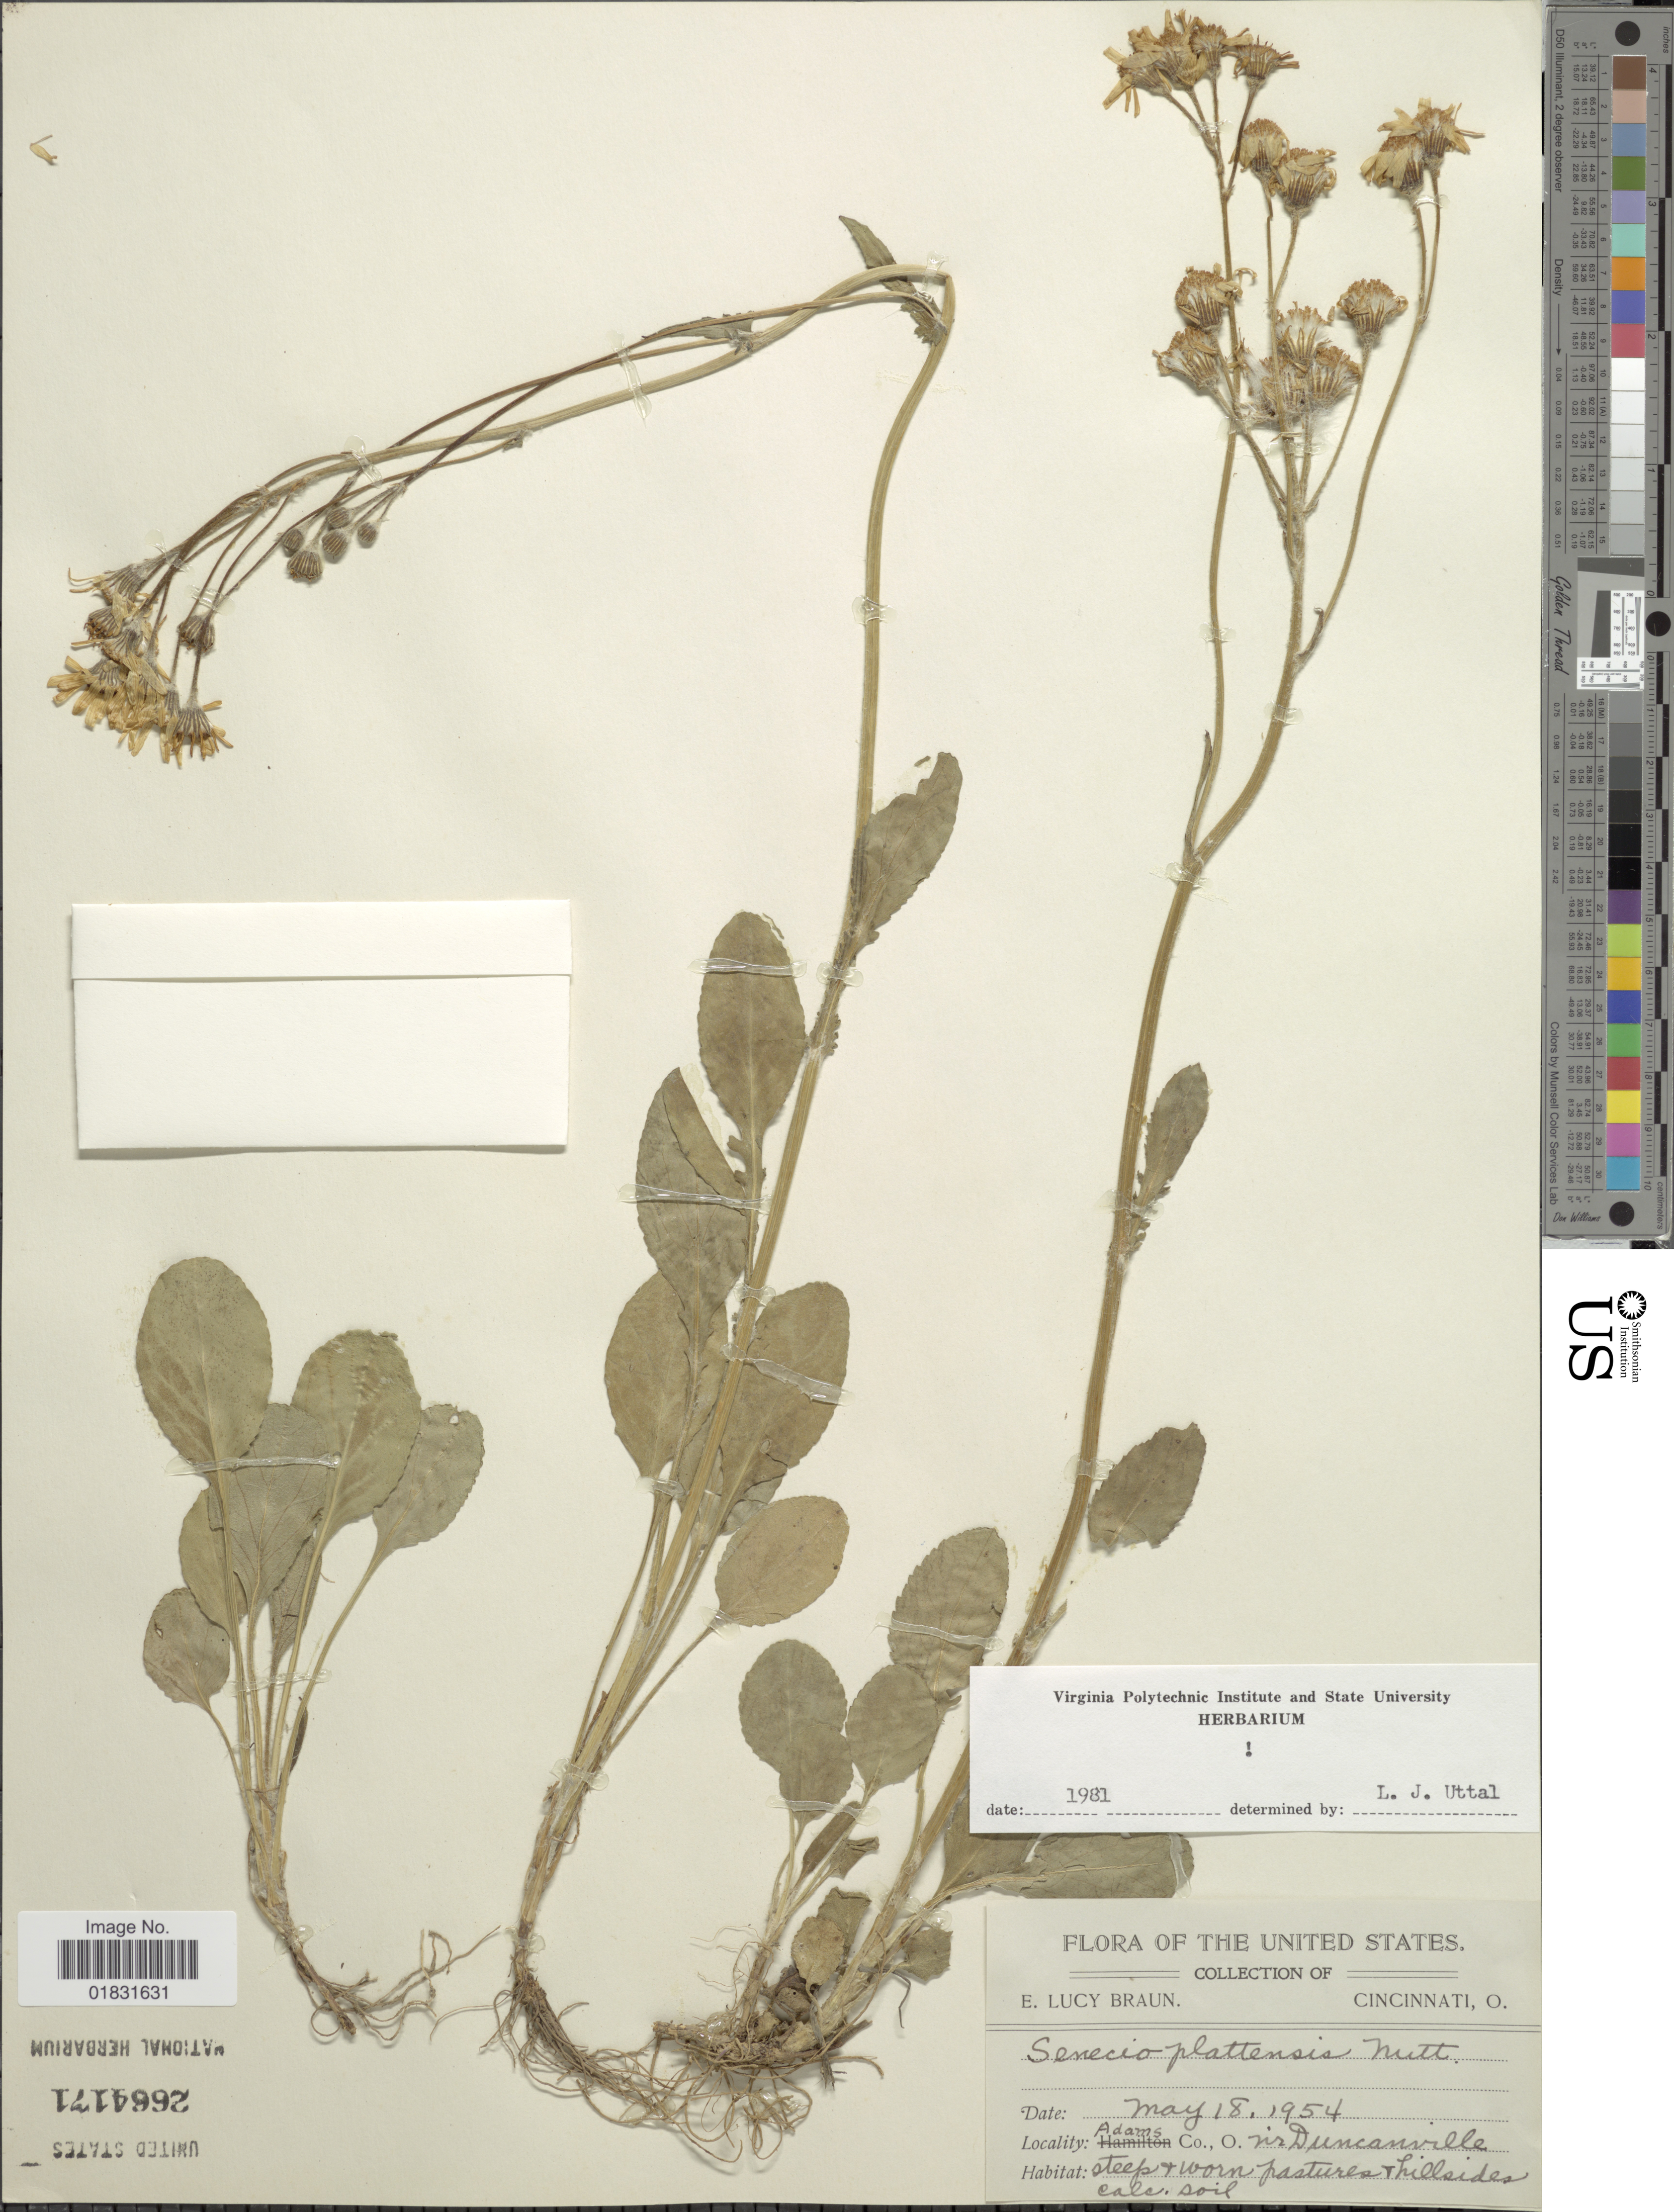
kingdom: Plantae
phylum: Tracheophyta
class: Magnoliopsida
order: Asterales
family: Asteraceae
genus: Packera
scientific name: Packera plattensis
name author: W.A. Weber & Á. Löve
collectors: E. L. Braun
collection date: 1954-05-18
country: United States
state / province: Ohio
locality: Adams Co., nr Duncanville, steep + worn pastures + hillsides calc soil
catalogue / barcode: US 22664171